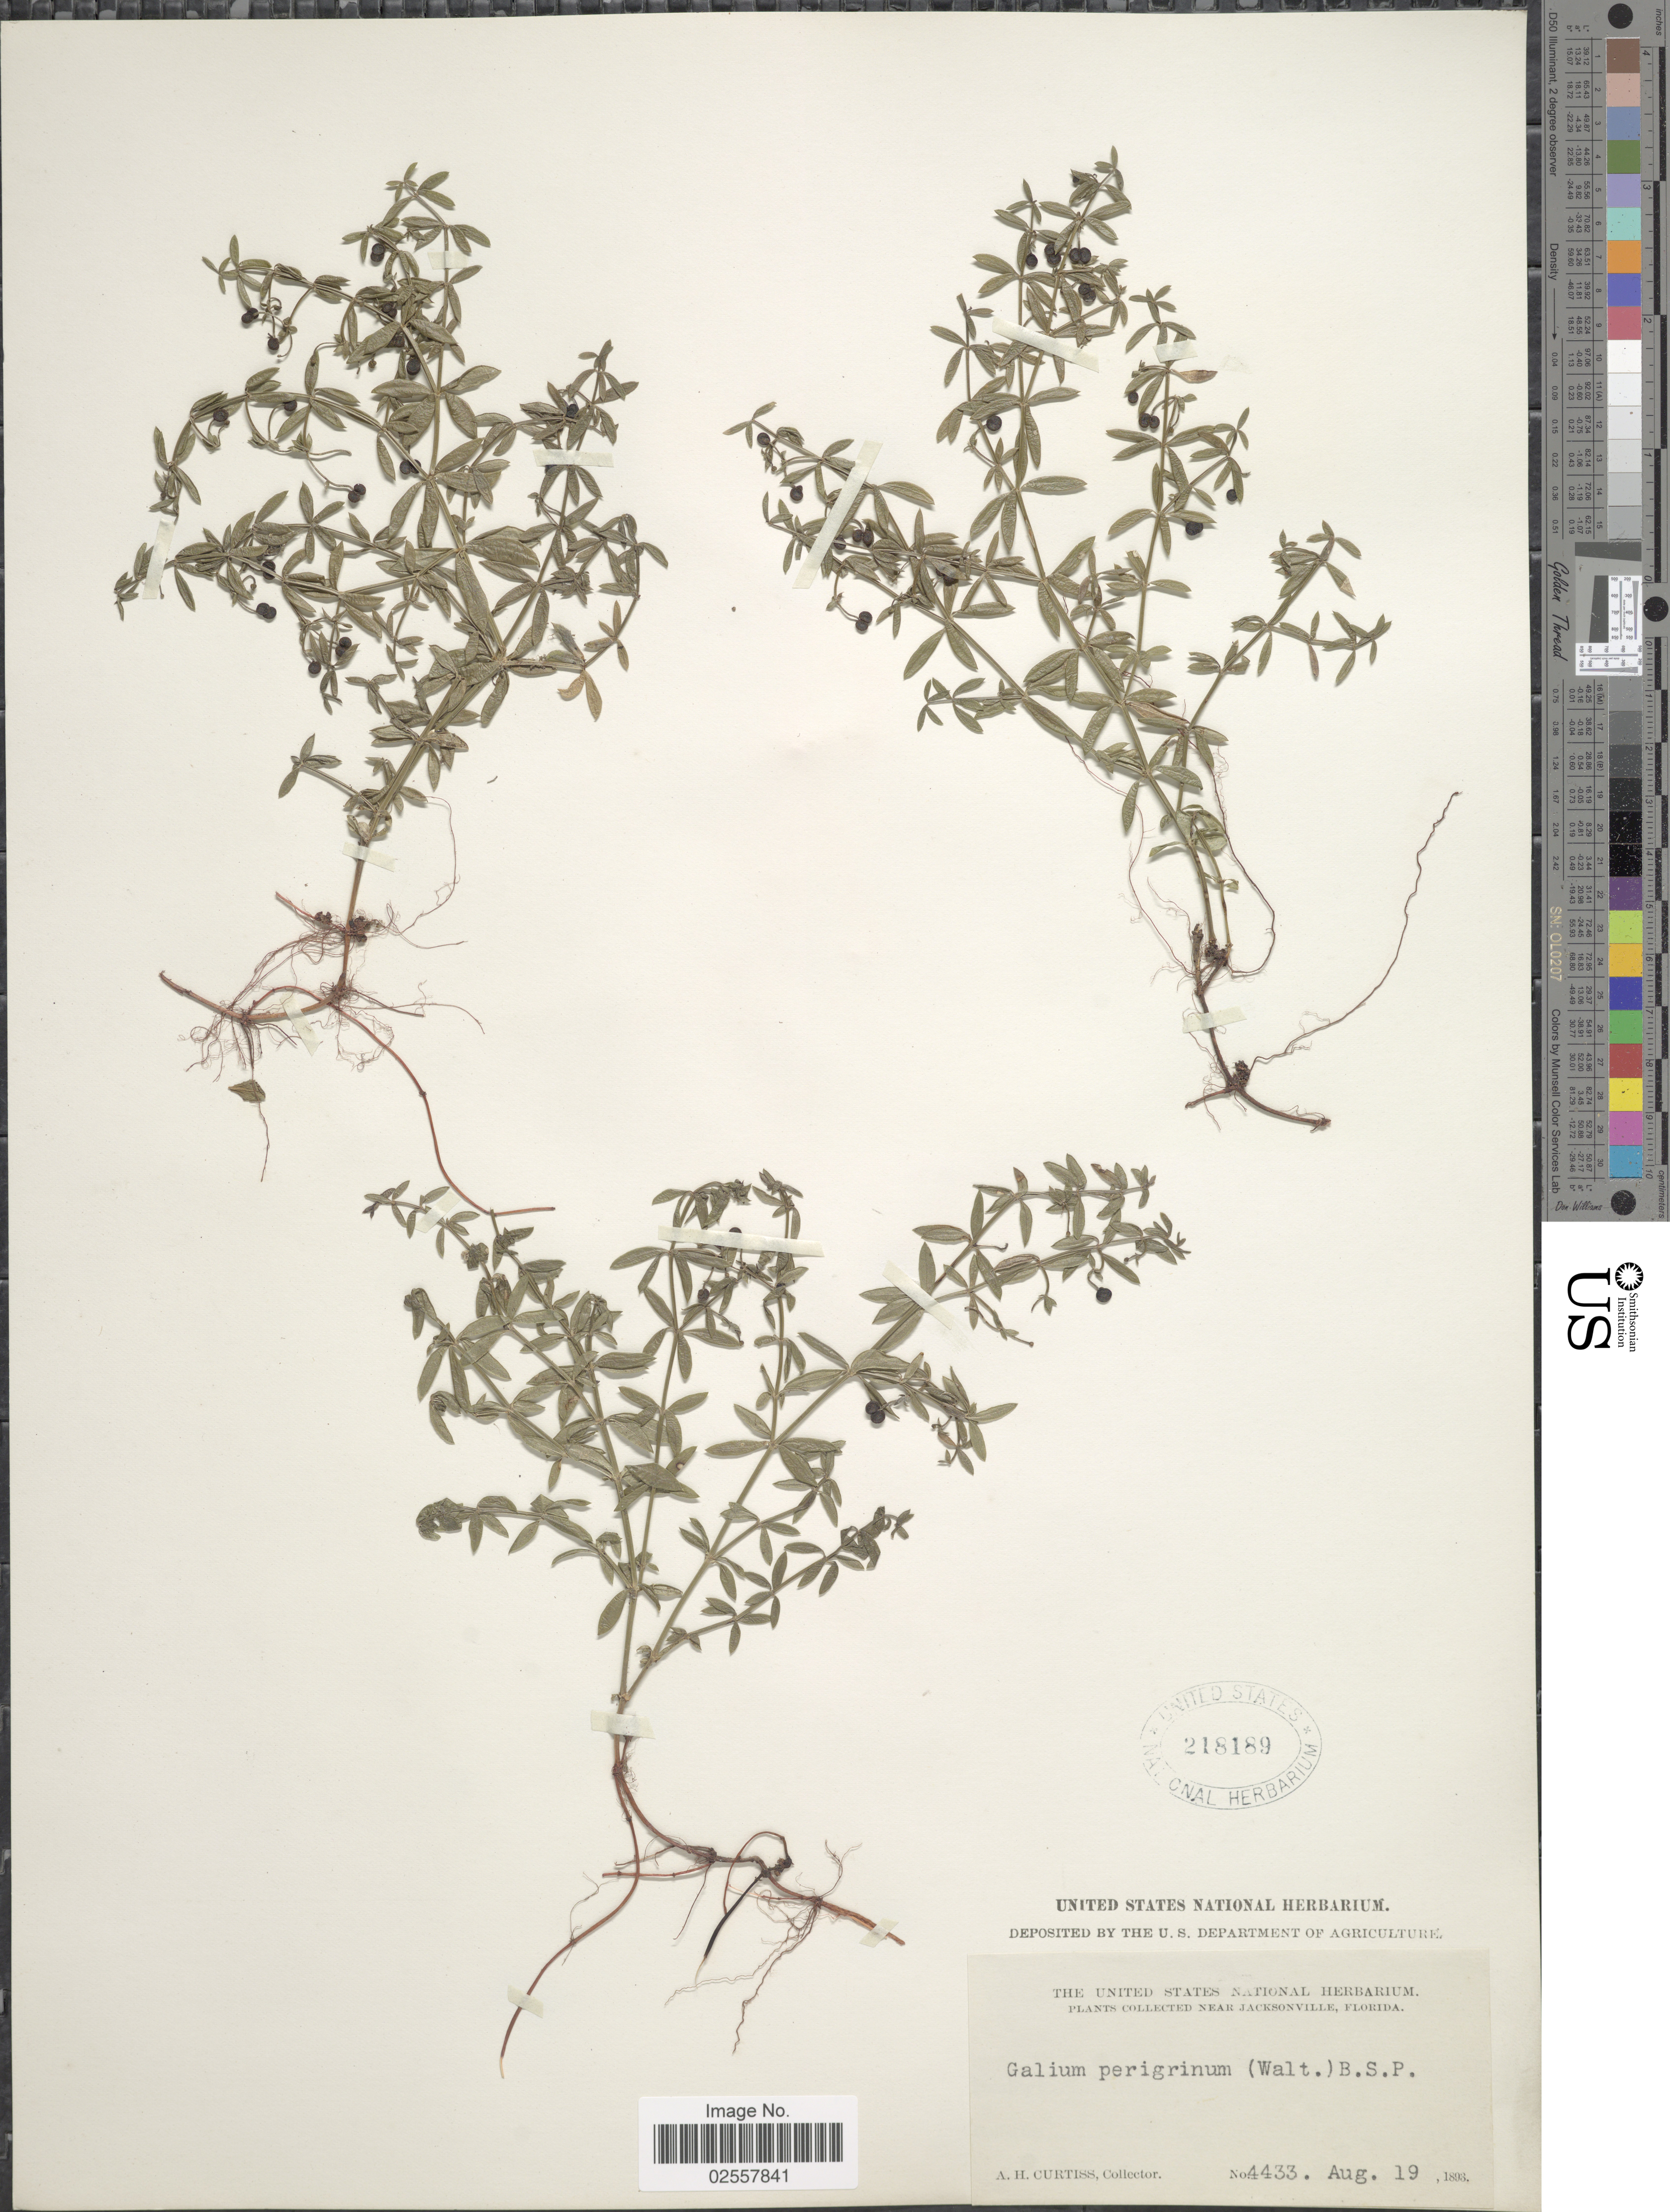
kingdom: Plantae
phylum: Tracheophyta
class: Magnoliopsida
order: Gentianales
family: Rubiaceae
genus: Galium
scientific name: Galium hispidulum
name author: Michx.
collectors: A. H. Curtiss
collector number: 4433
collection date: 1893-08-19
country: United States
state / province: Florida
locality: Near Jacksonville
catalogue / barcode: US 218189